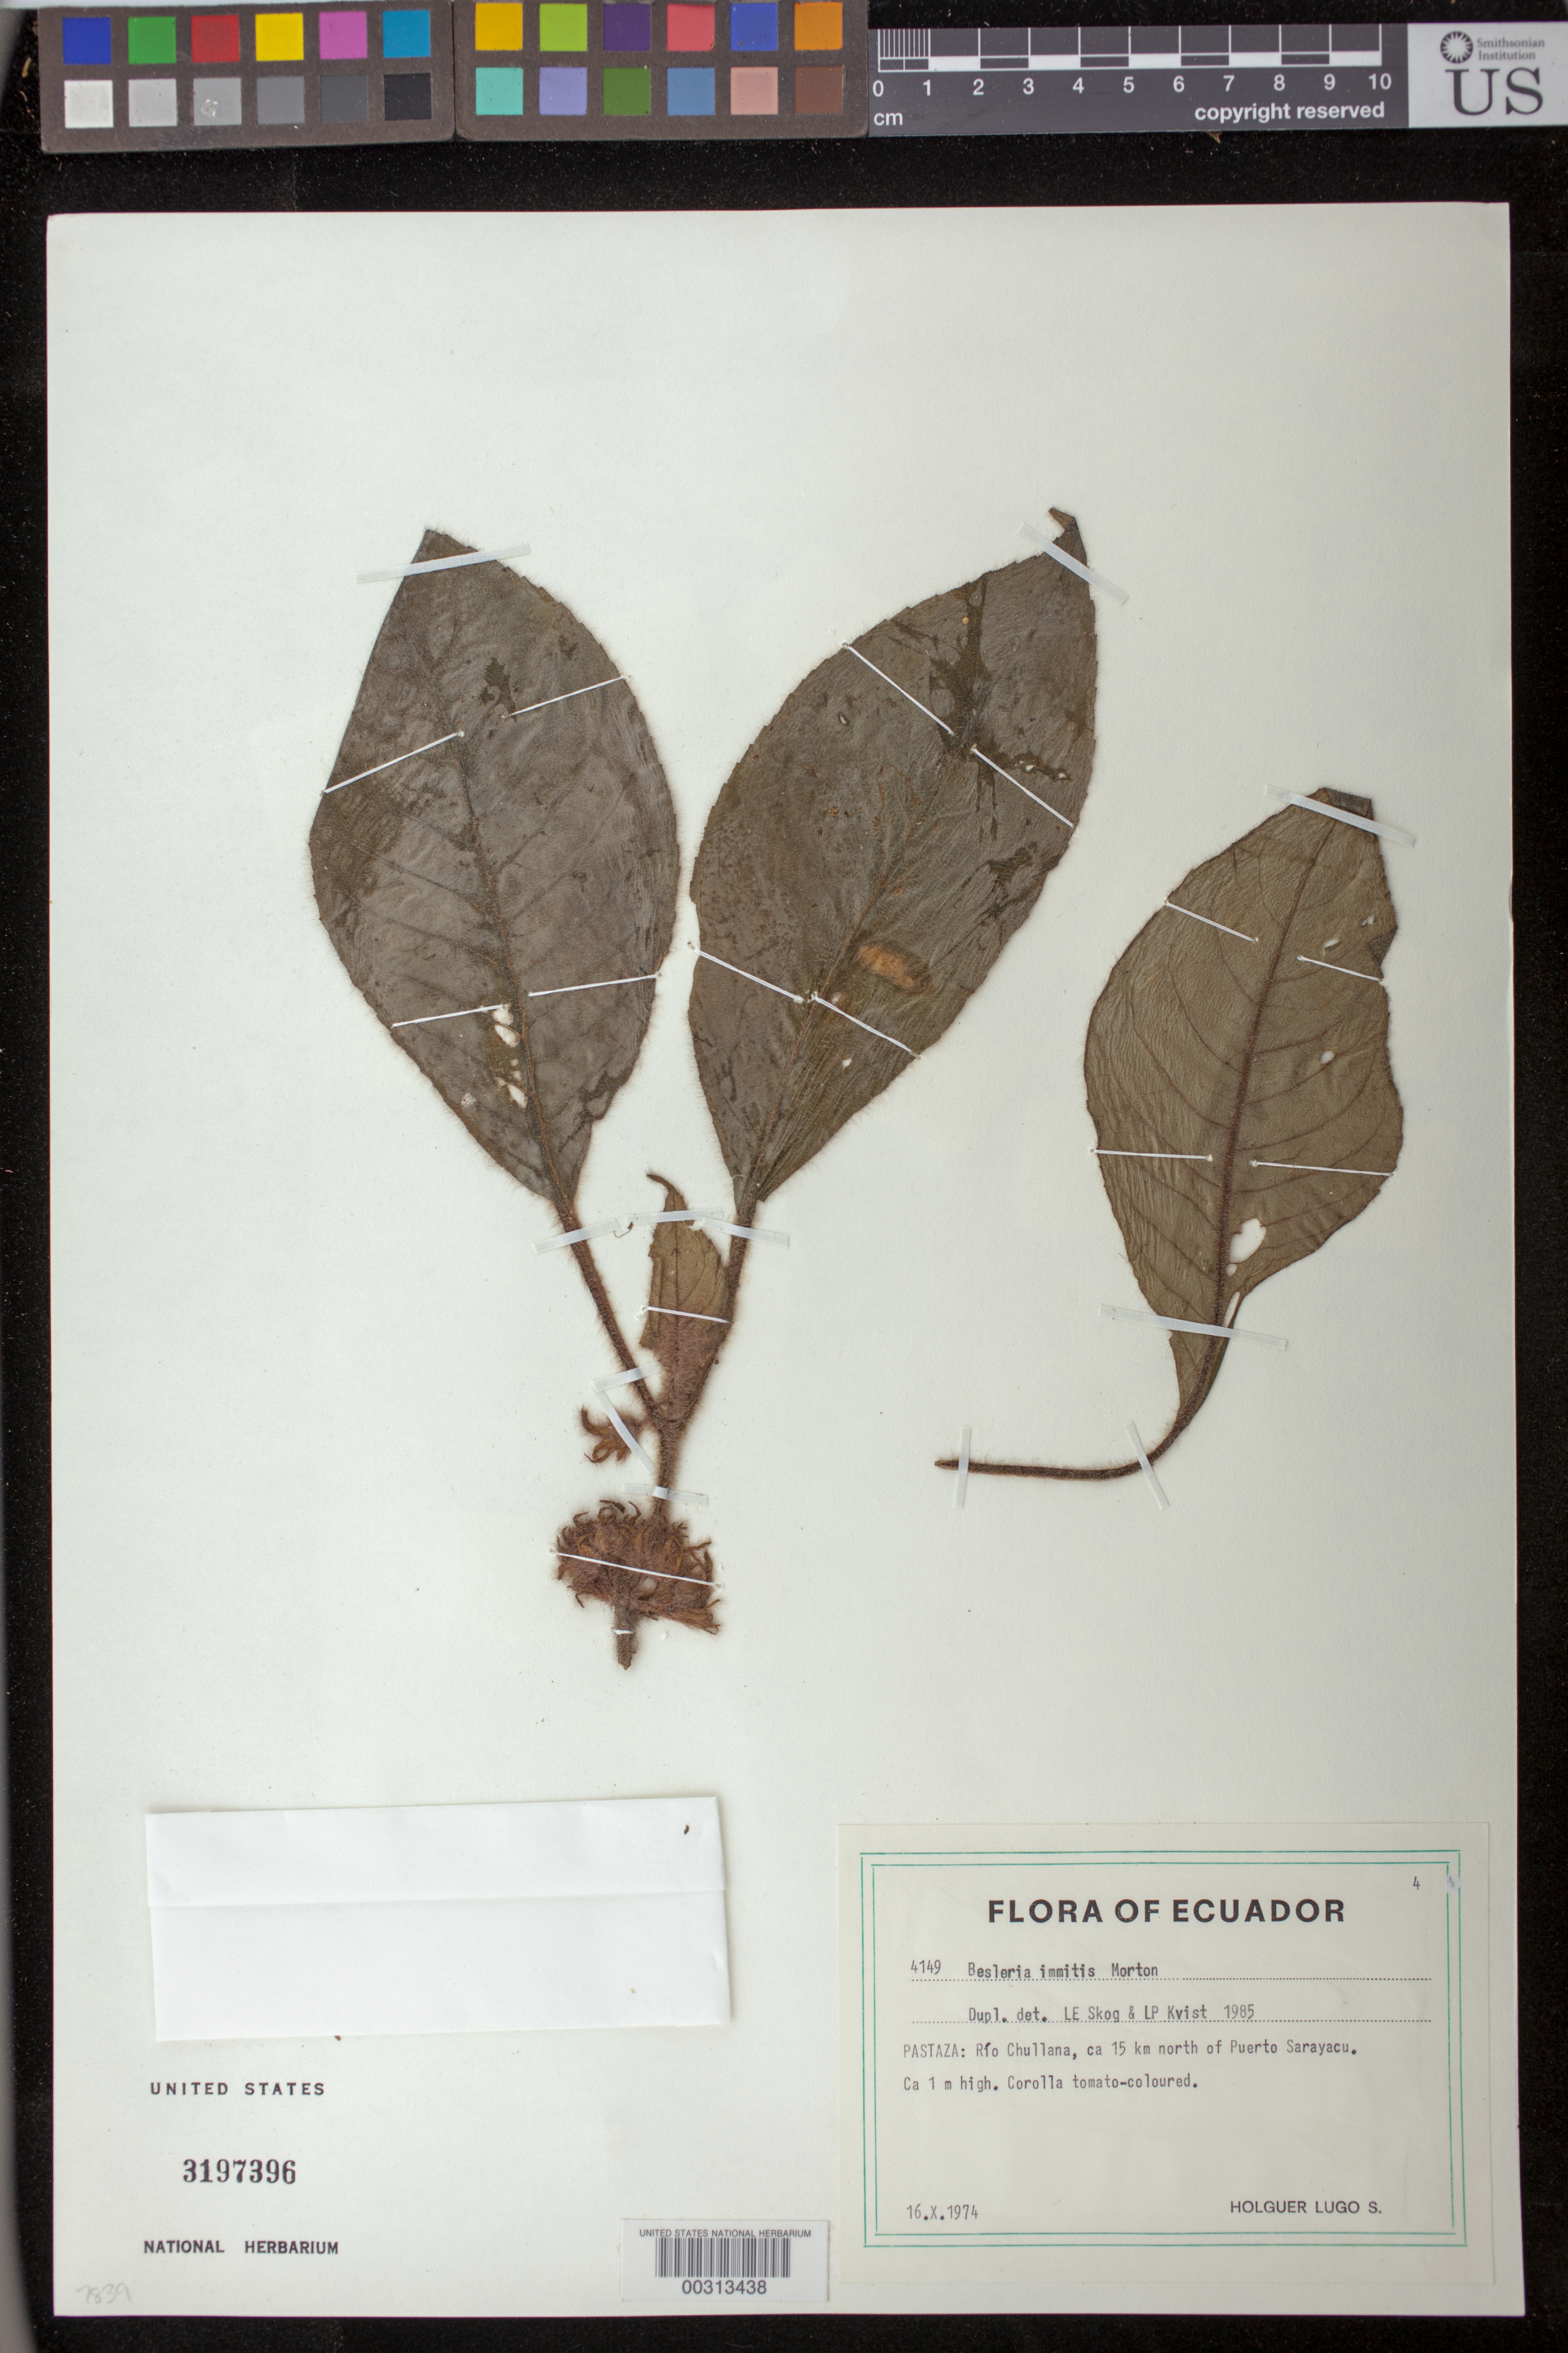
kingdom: Plantae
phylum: Tracheophyta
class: Magnoliopsida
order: Lamiales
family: Gesneriaceae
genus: Besleria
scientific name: Besleria immitis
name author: C.V. Morton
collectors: H. Lugo S.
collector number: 4149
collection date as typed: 16 Oct 1974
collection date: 1974-10-16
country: Ecuador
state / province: Pastaza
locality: Rio Chullana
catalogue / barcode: US 3197396